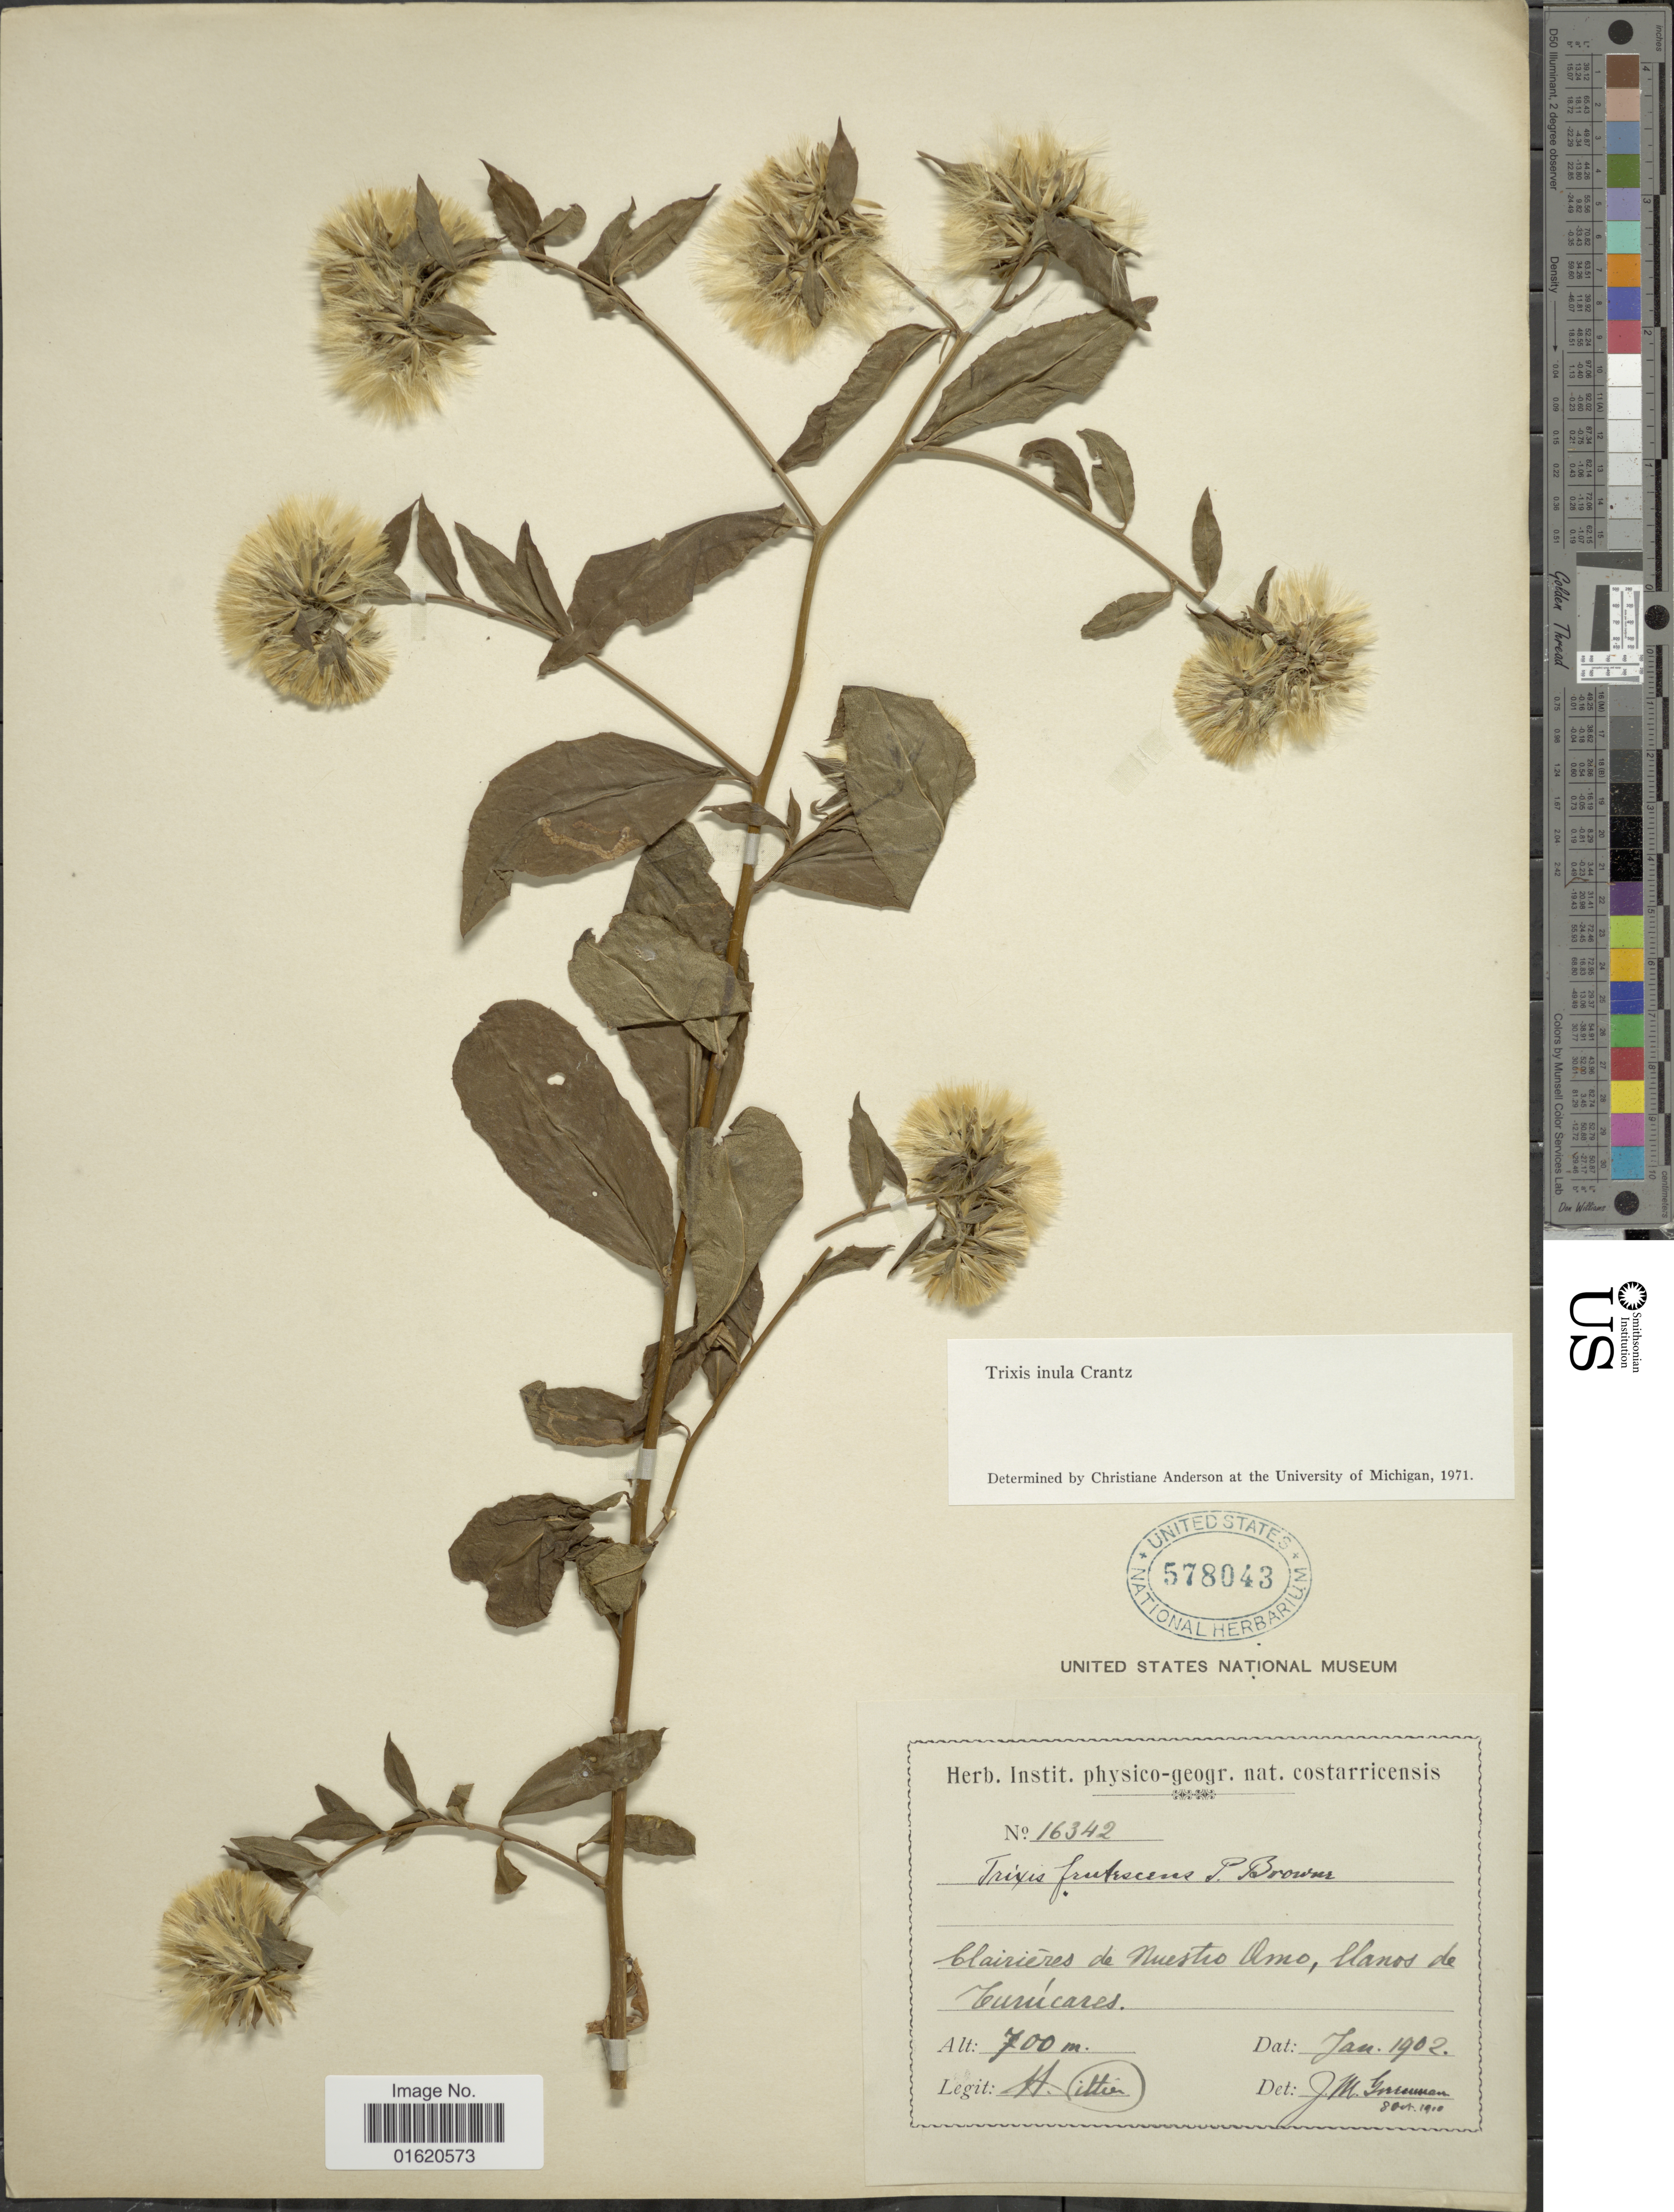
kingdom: Plantae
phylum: Tracheophyta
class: Magnoliopsida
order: Asterales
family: Asteraceae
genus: Trixis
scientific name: Trixis inula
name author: Crantz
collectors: H. F. Pittier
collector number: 16342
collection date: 1902-01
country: Costa Rica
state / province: Alajuela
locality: Clariéres de Nuestro Omo, llanos de Turrúcares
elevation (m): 700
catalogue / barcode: US 578043